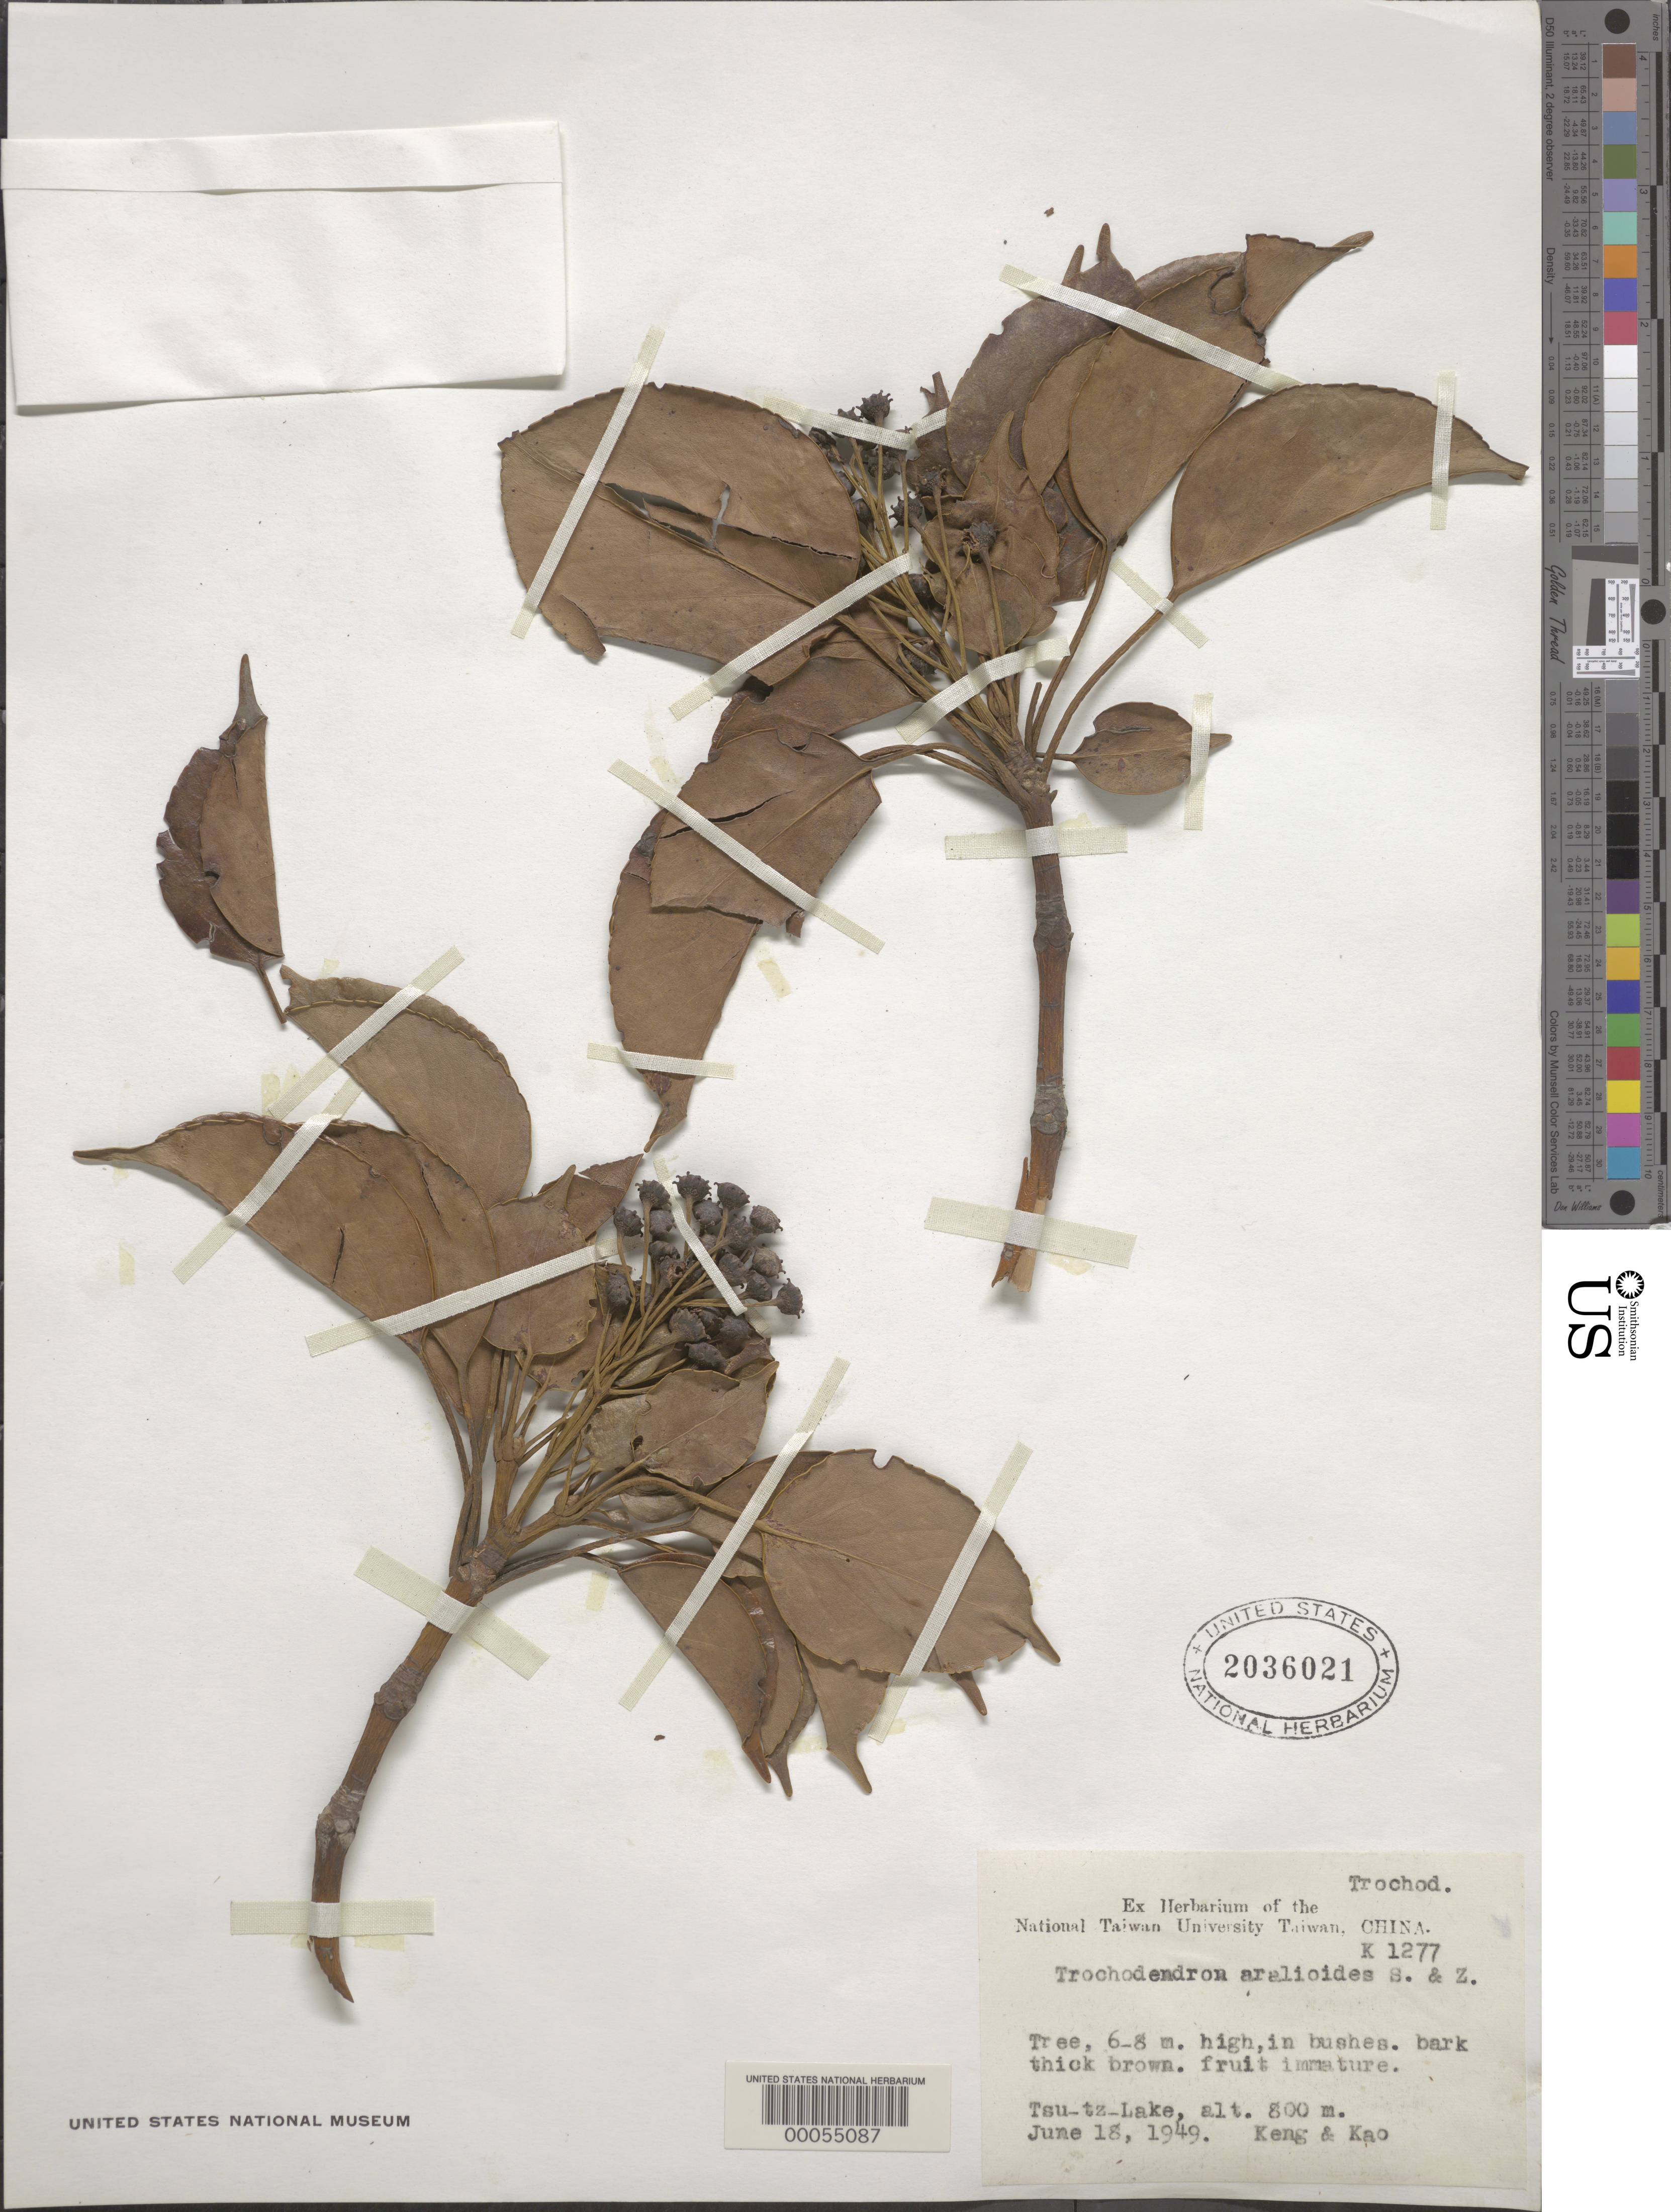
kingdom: Plantae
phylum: Tracheophyta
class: Magnoliopsida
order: Trochodendrales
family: Trochodendraceae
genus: Trochodendron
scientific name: Trochodendron aralioides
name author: Siebold & Zucc.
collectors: K. Keng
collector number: K1277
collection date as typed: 18 Jun 1949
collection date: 1949-06-18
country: China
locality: Tsu-tz-lake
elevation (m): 800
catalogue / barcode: US 2036021